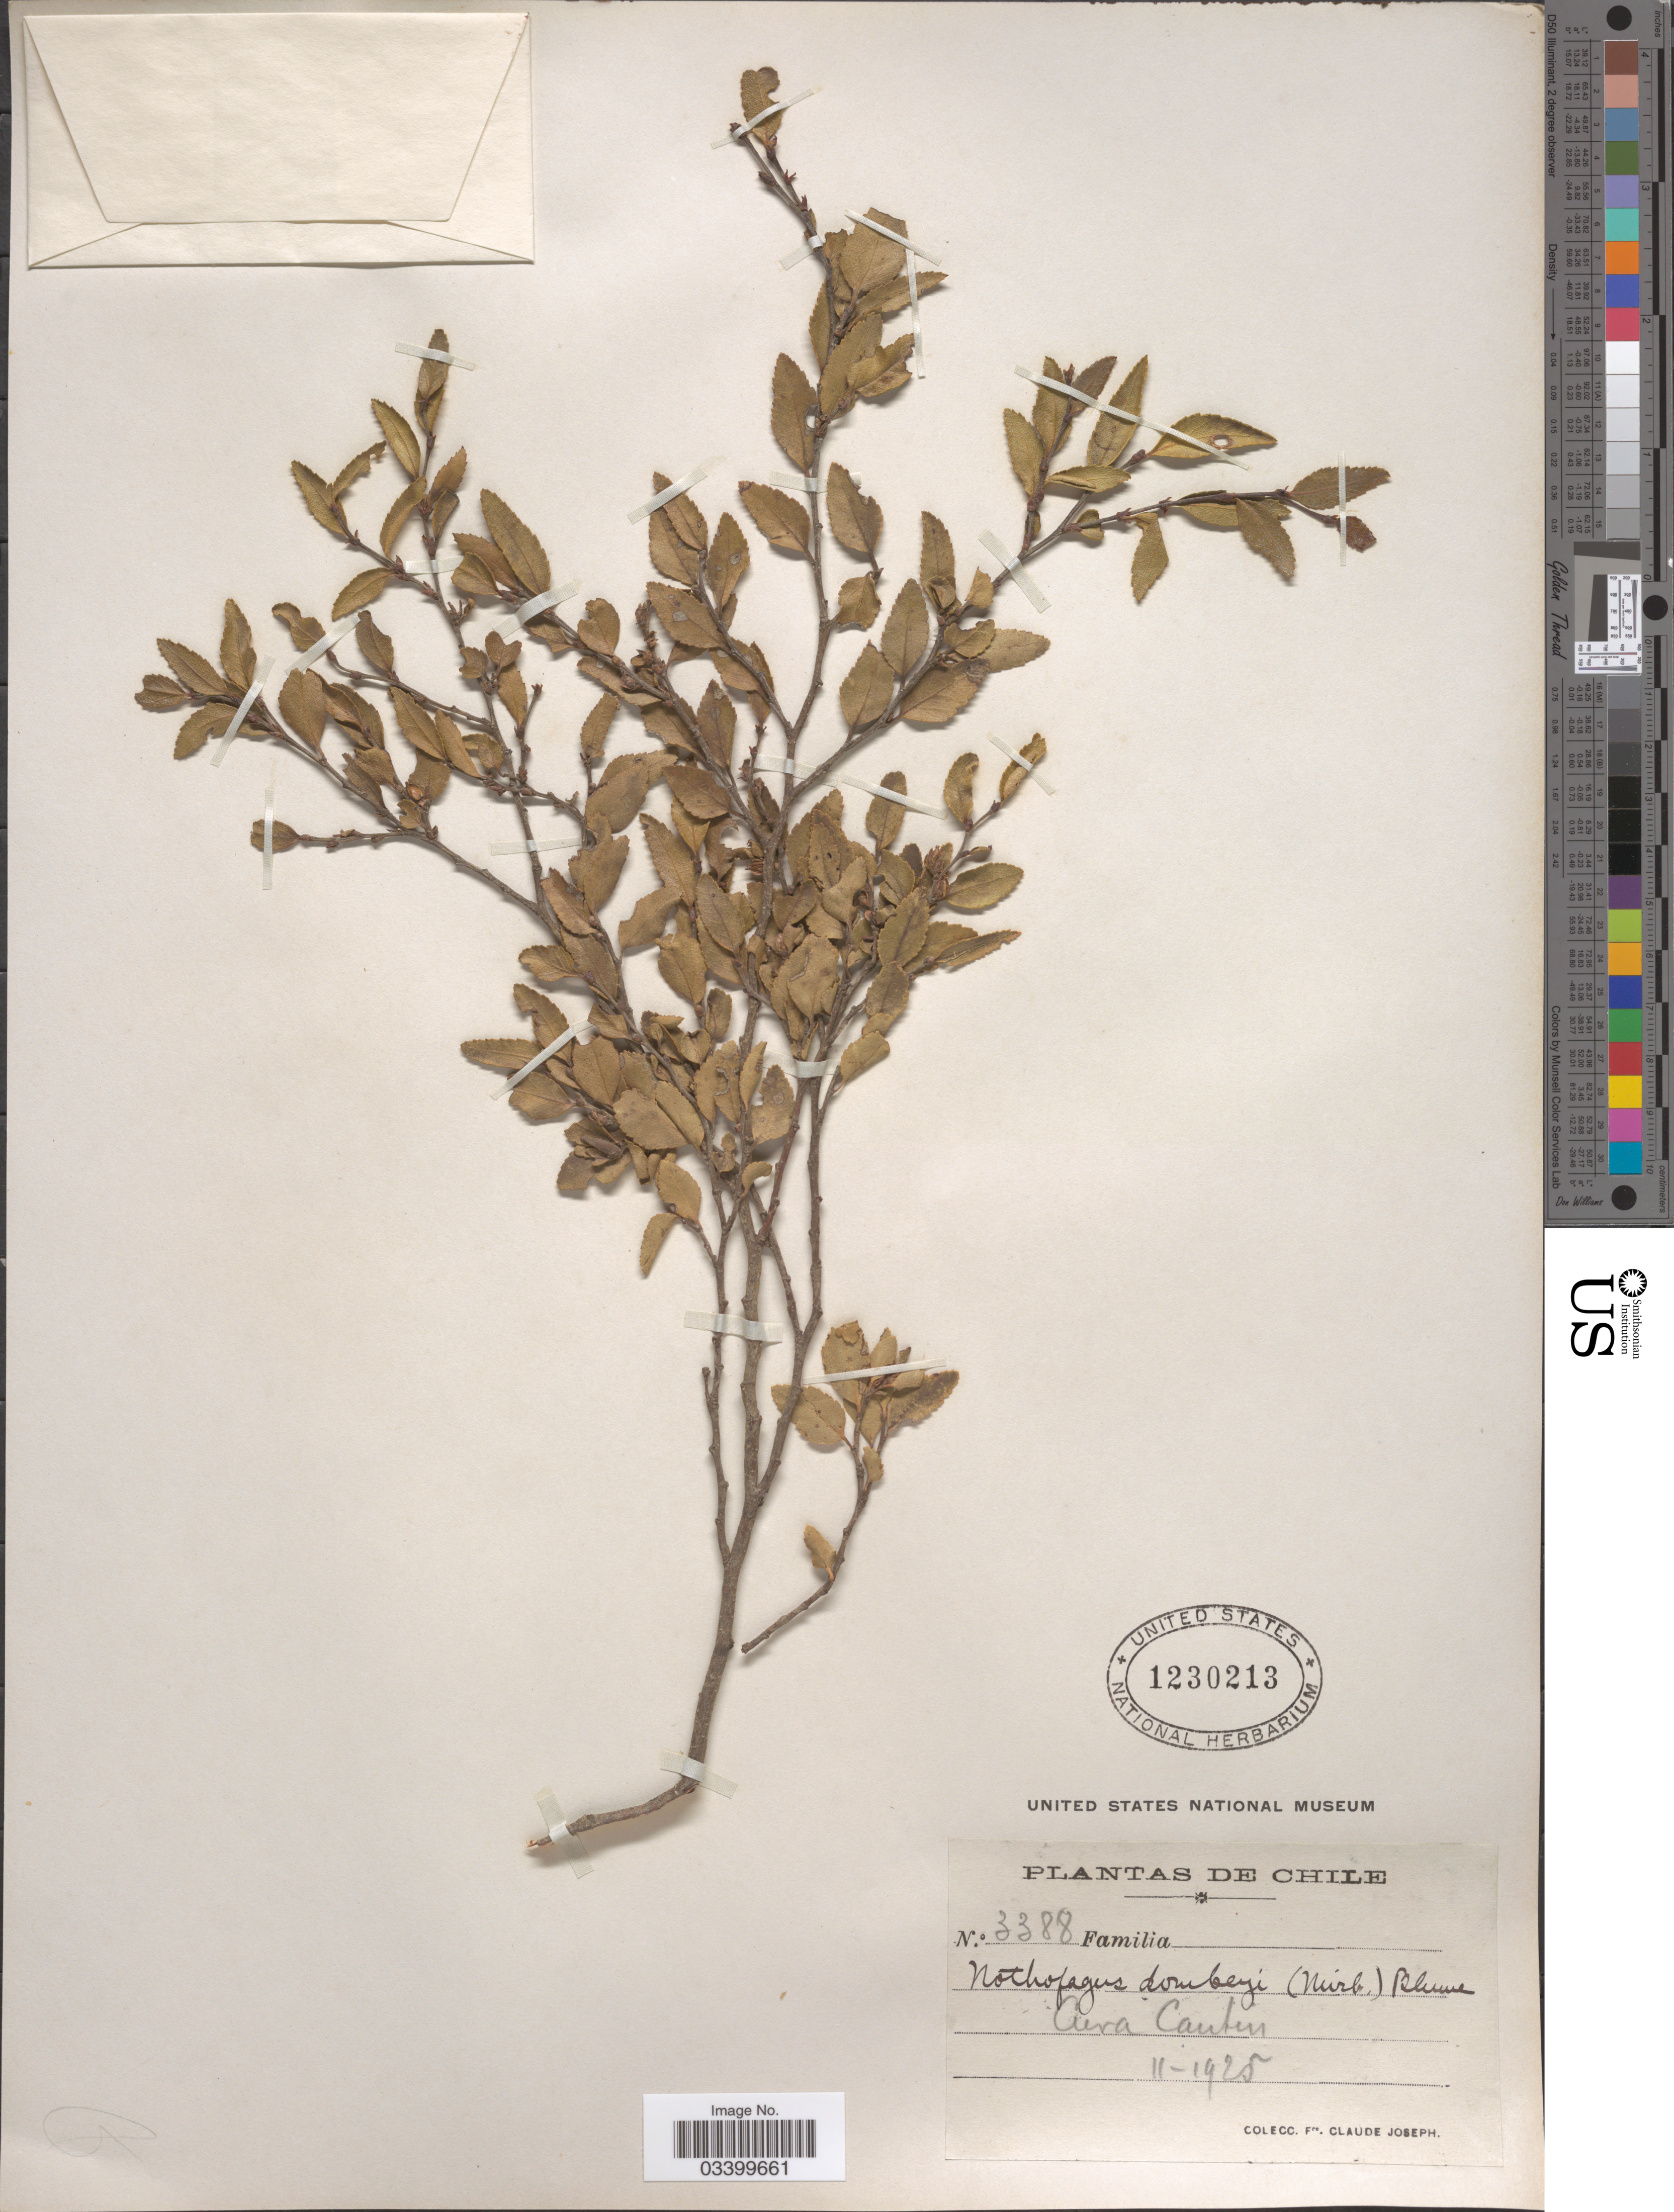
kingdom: Plantae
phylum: Tracheophyta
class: Magnoliopsida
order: Fagales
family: Nothofagaceae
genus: Nothofagus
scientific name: Nothofagus dombeyi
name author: (Mirb.) Oerst.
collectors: Bro. Claude-Joseph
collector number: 3388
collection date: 1925-11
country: Chile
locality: Curacautin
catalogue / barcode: US 1230213